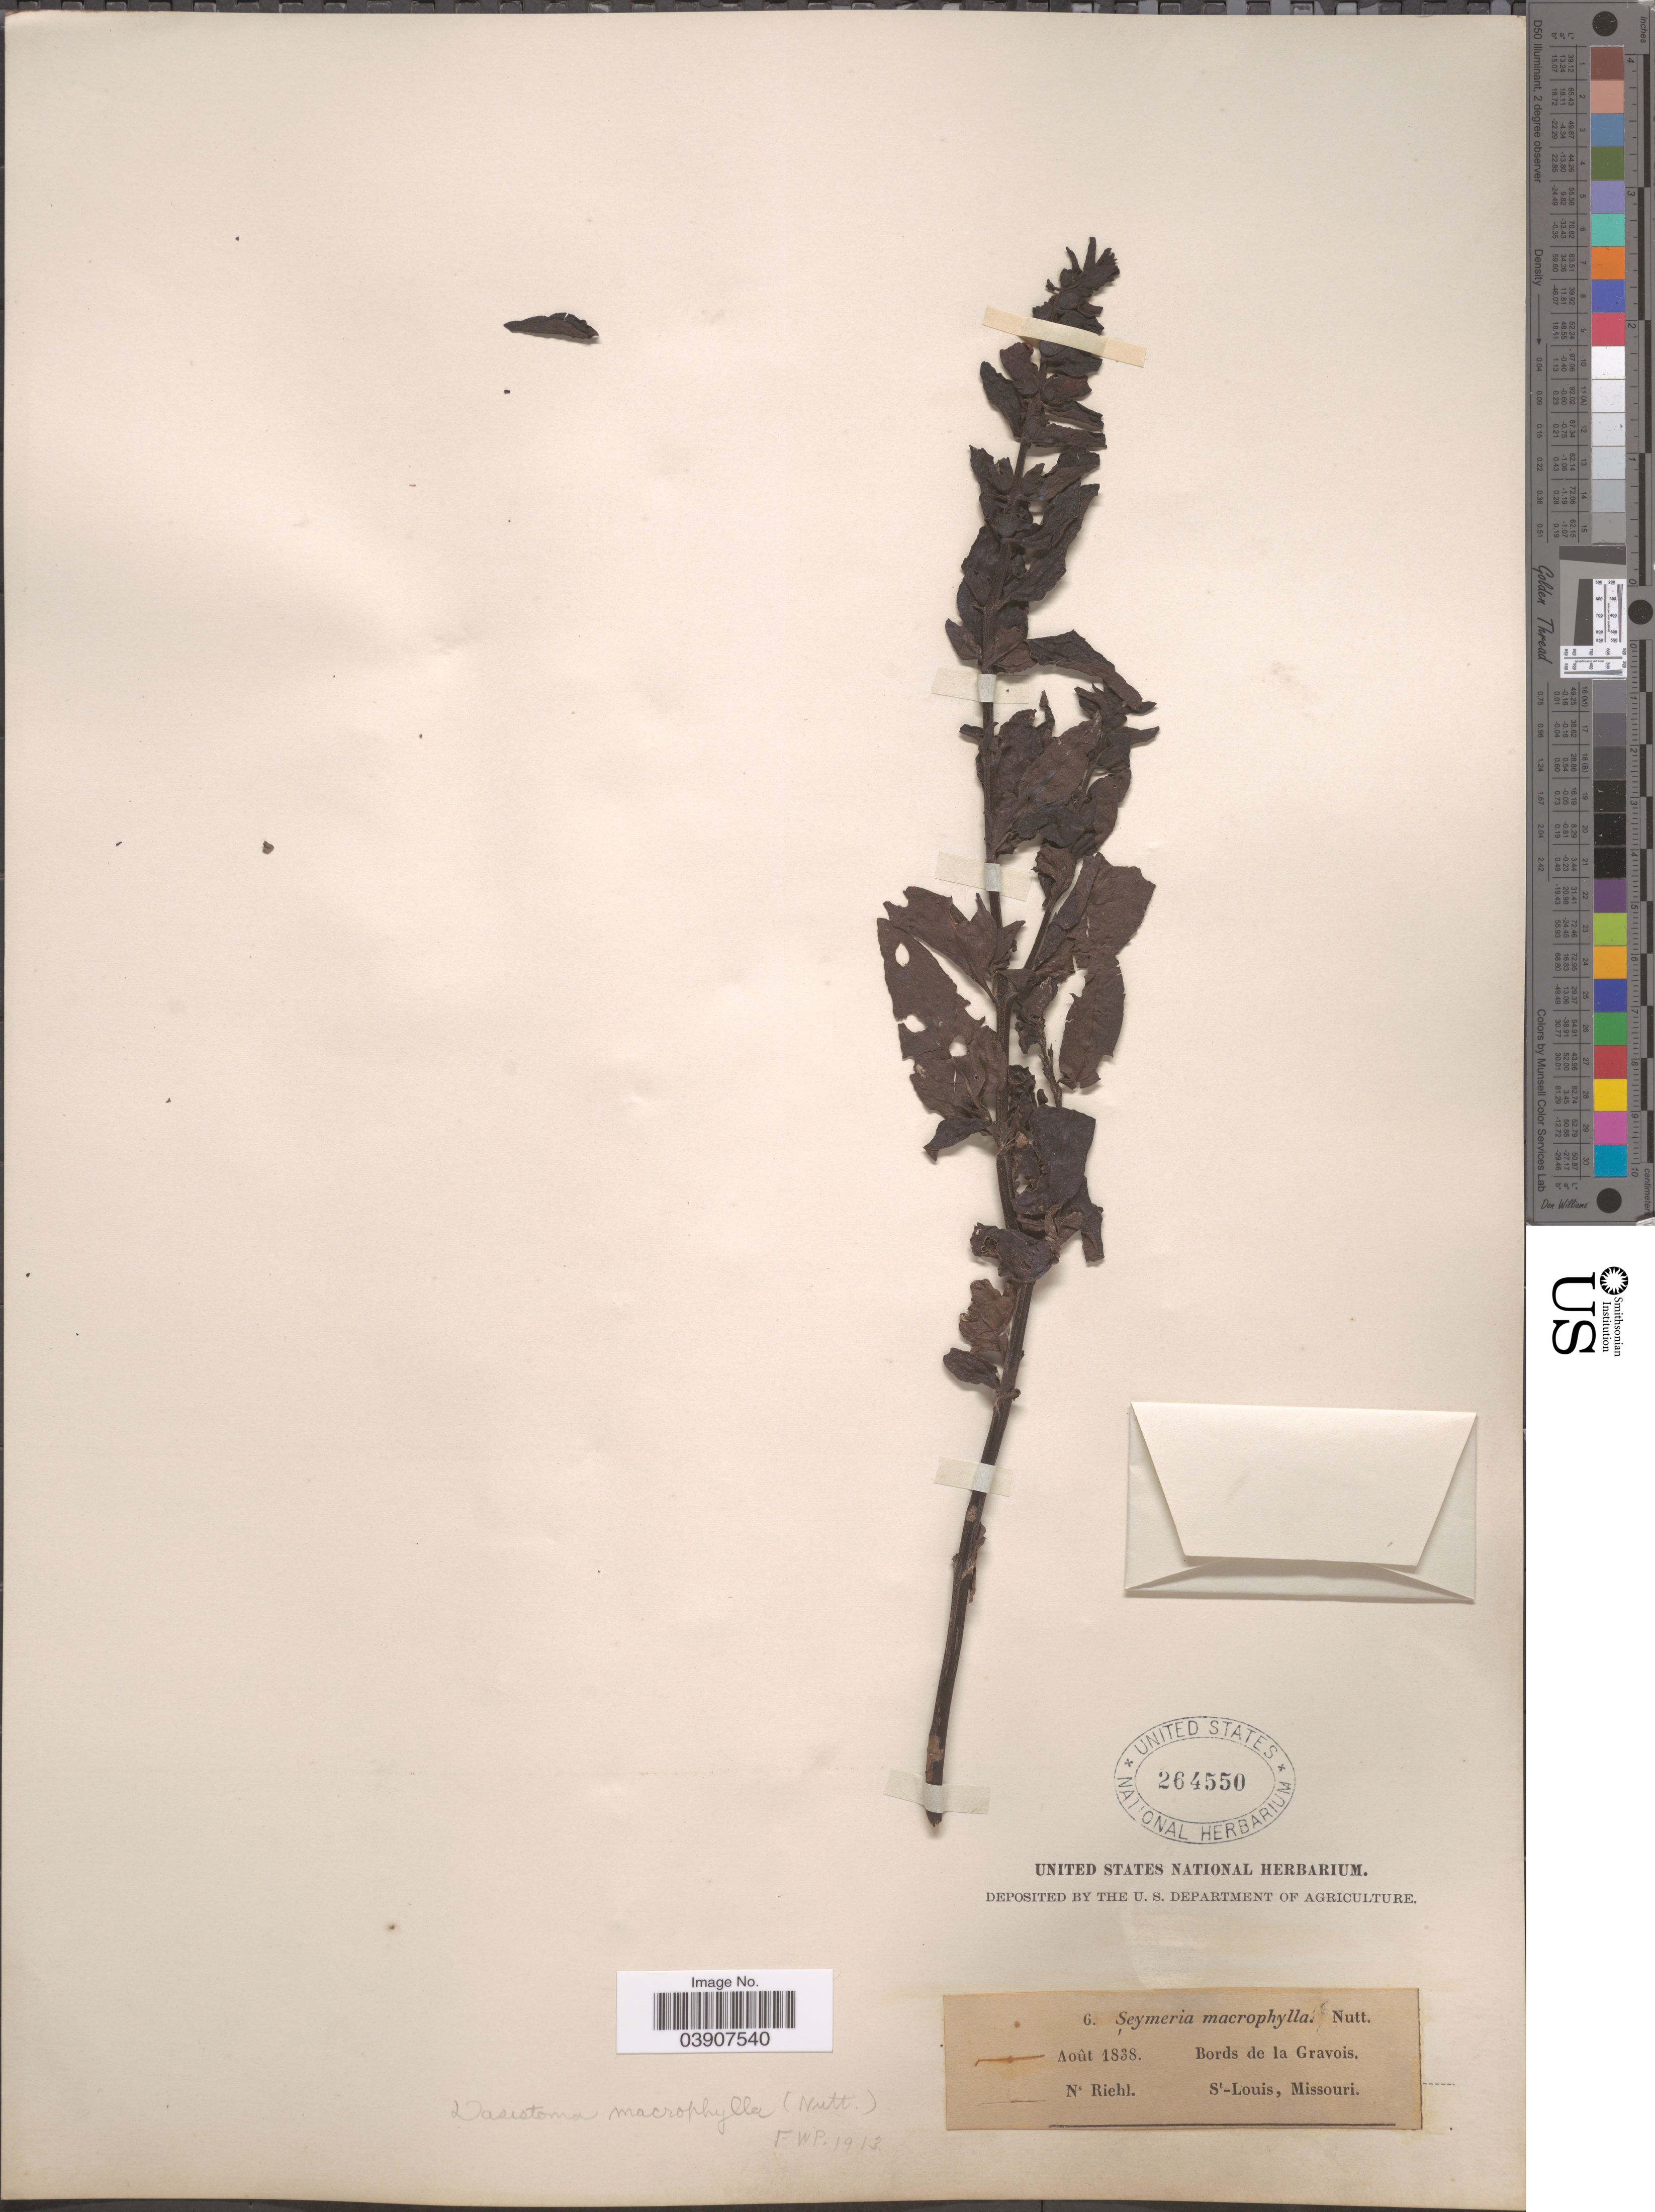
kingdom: Plantae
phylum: Tracheophyta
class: Magnoliopsida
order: Lamiales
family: Orobanchaceae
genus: Dasistoma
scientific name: Dasistoma macrophylla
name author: (Nutt.) Raf.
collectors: N. Riehl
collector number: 6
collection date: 1838-08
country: United States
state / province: Missouri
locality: Bords de la Gravois. St-Louis.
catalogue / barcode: US 264550